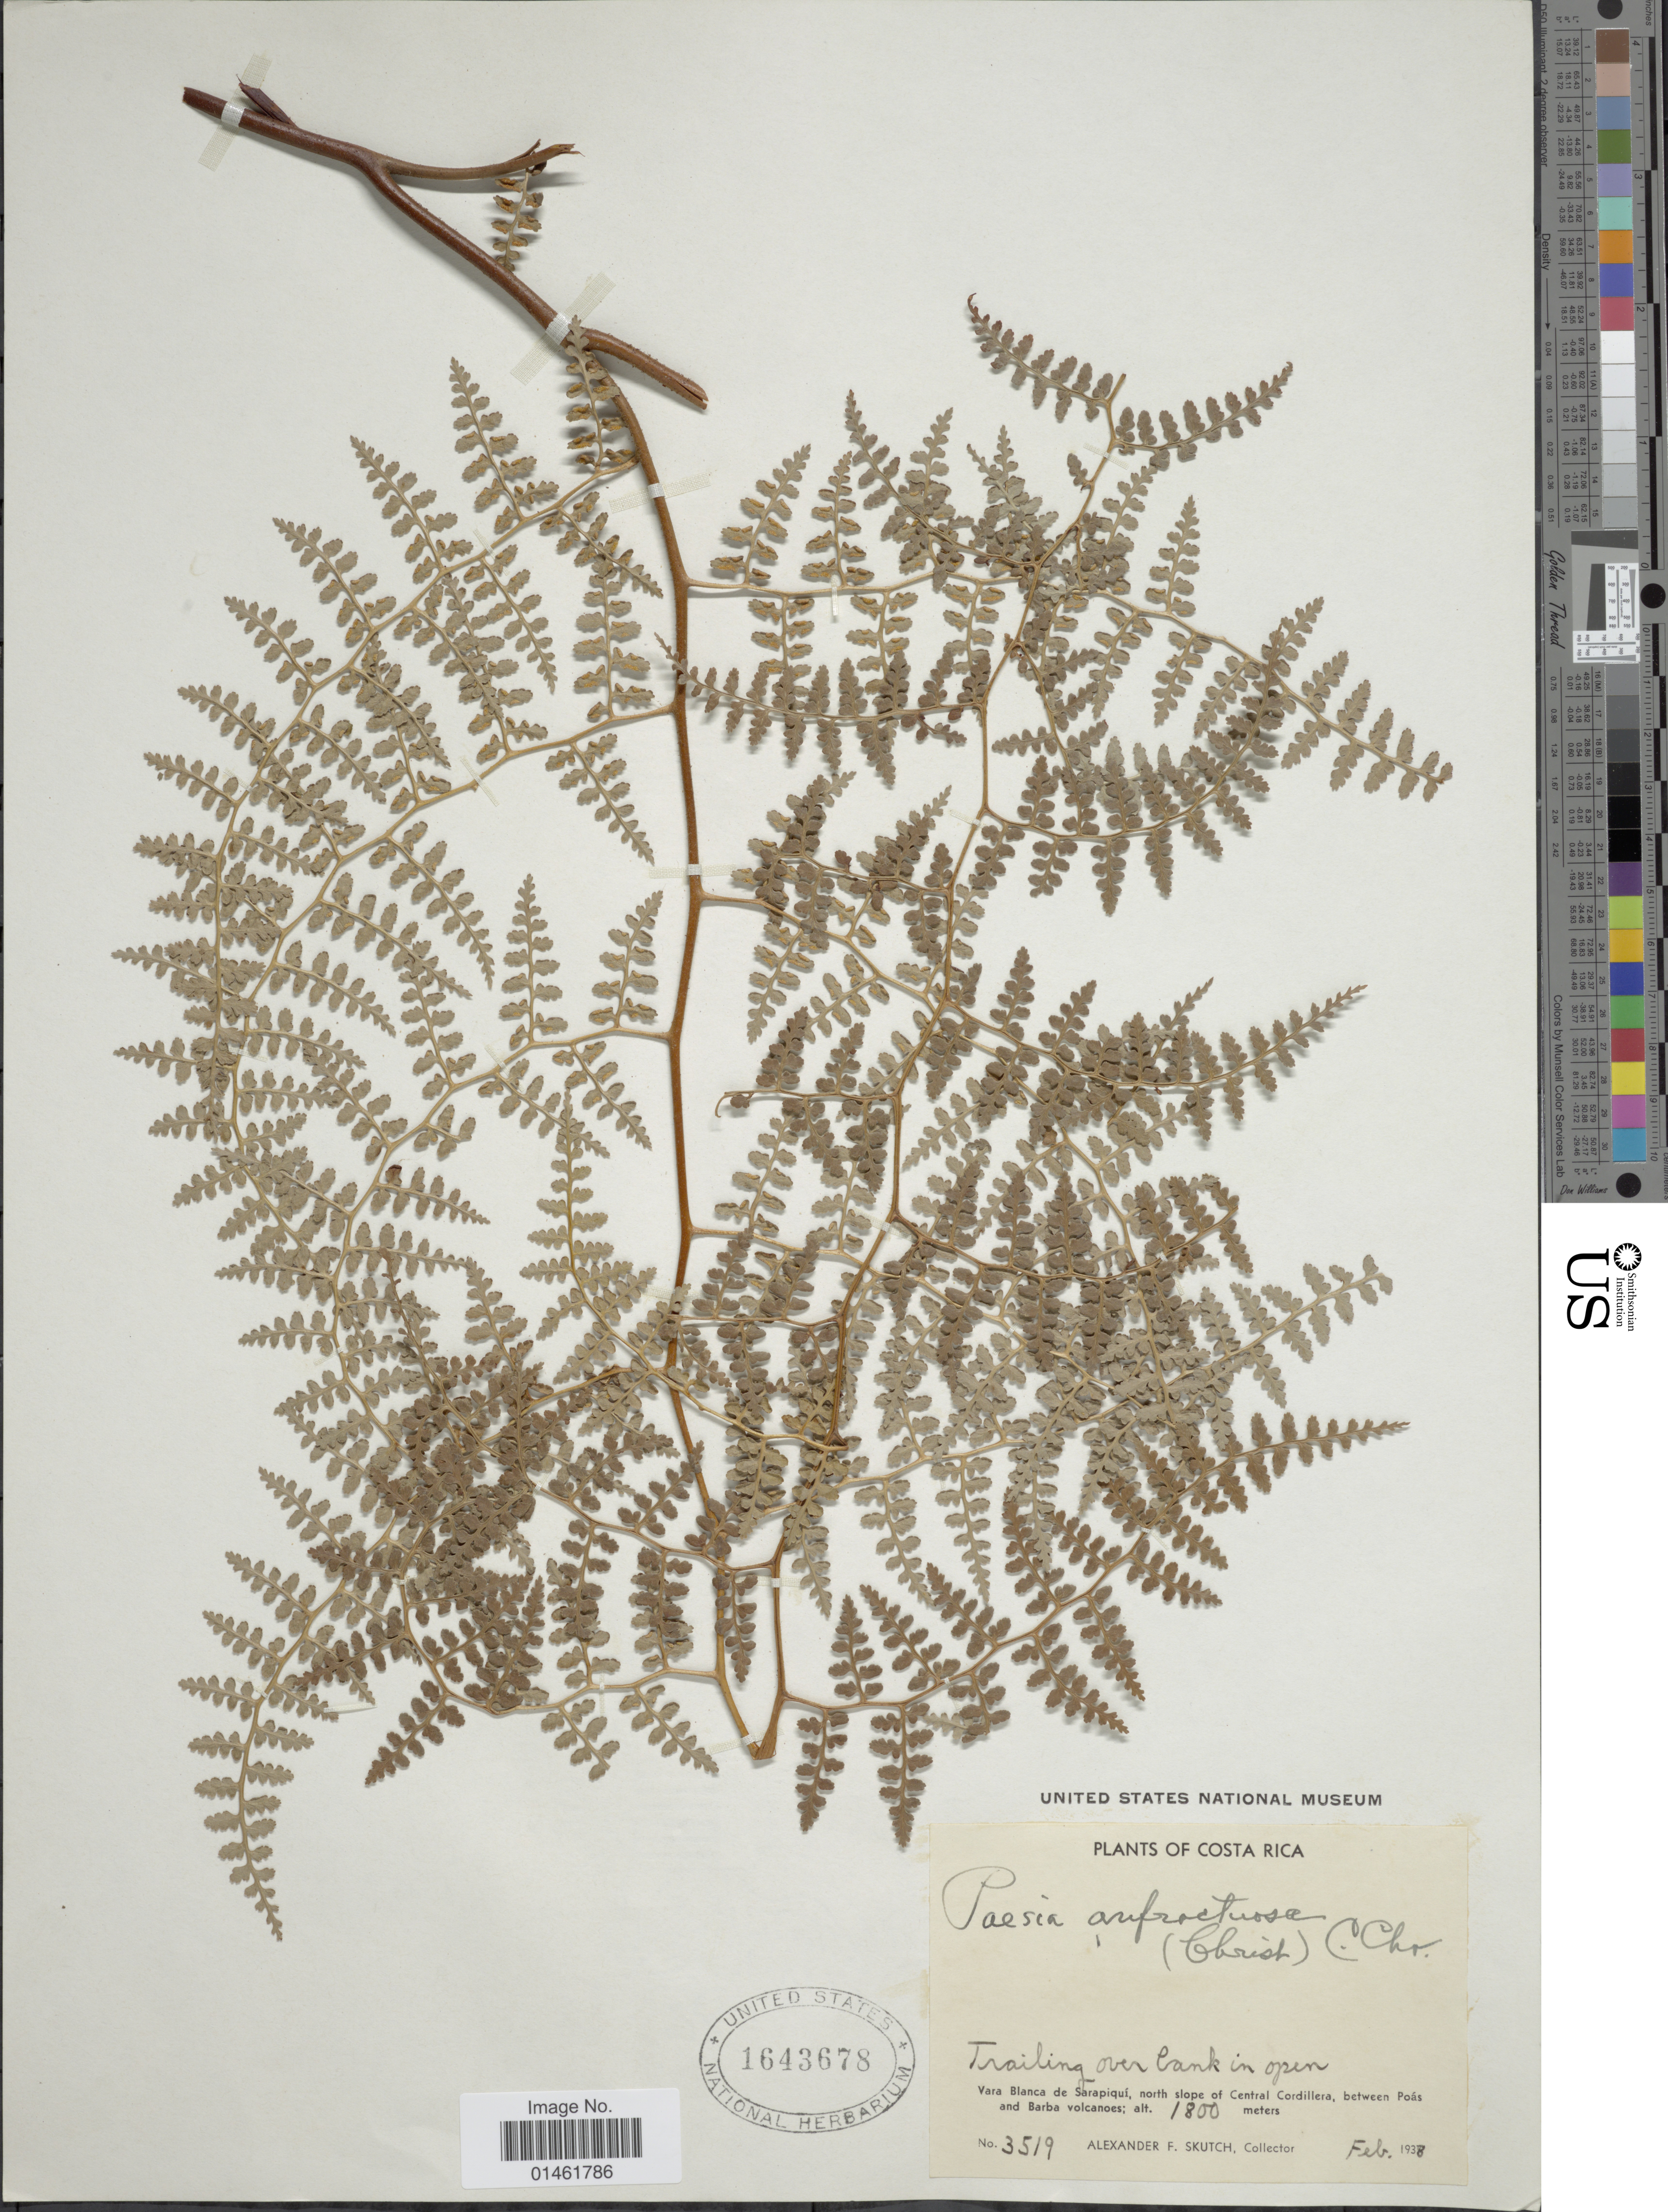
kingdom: Plantae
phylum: Tracheophyta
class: Polypodiopsida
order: Polypodiales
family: Dennstaedtiaceae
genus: Paesia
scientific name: Paesia anfractuosa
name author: (Christ) C. Chr.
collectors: A. F. Skutch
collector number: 3519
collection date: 1938-02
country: Costa Rica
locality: Vara Blanca de Sarapiqui, north slope of Central Cordillera, between Poás and Barba volcanoes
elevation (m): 1800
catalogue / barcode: US 1643678